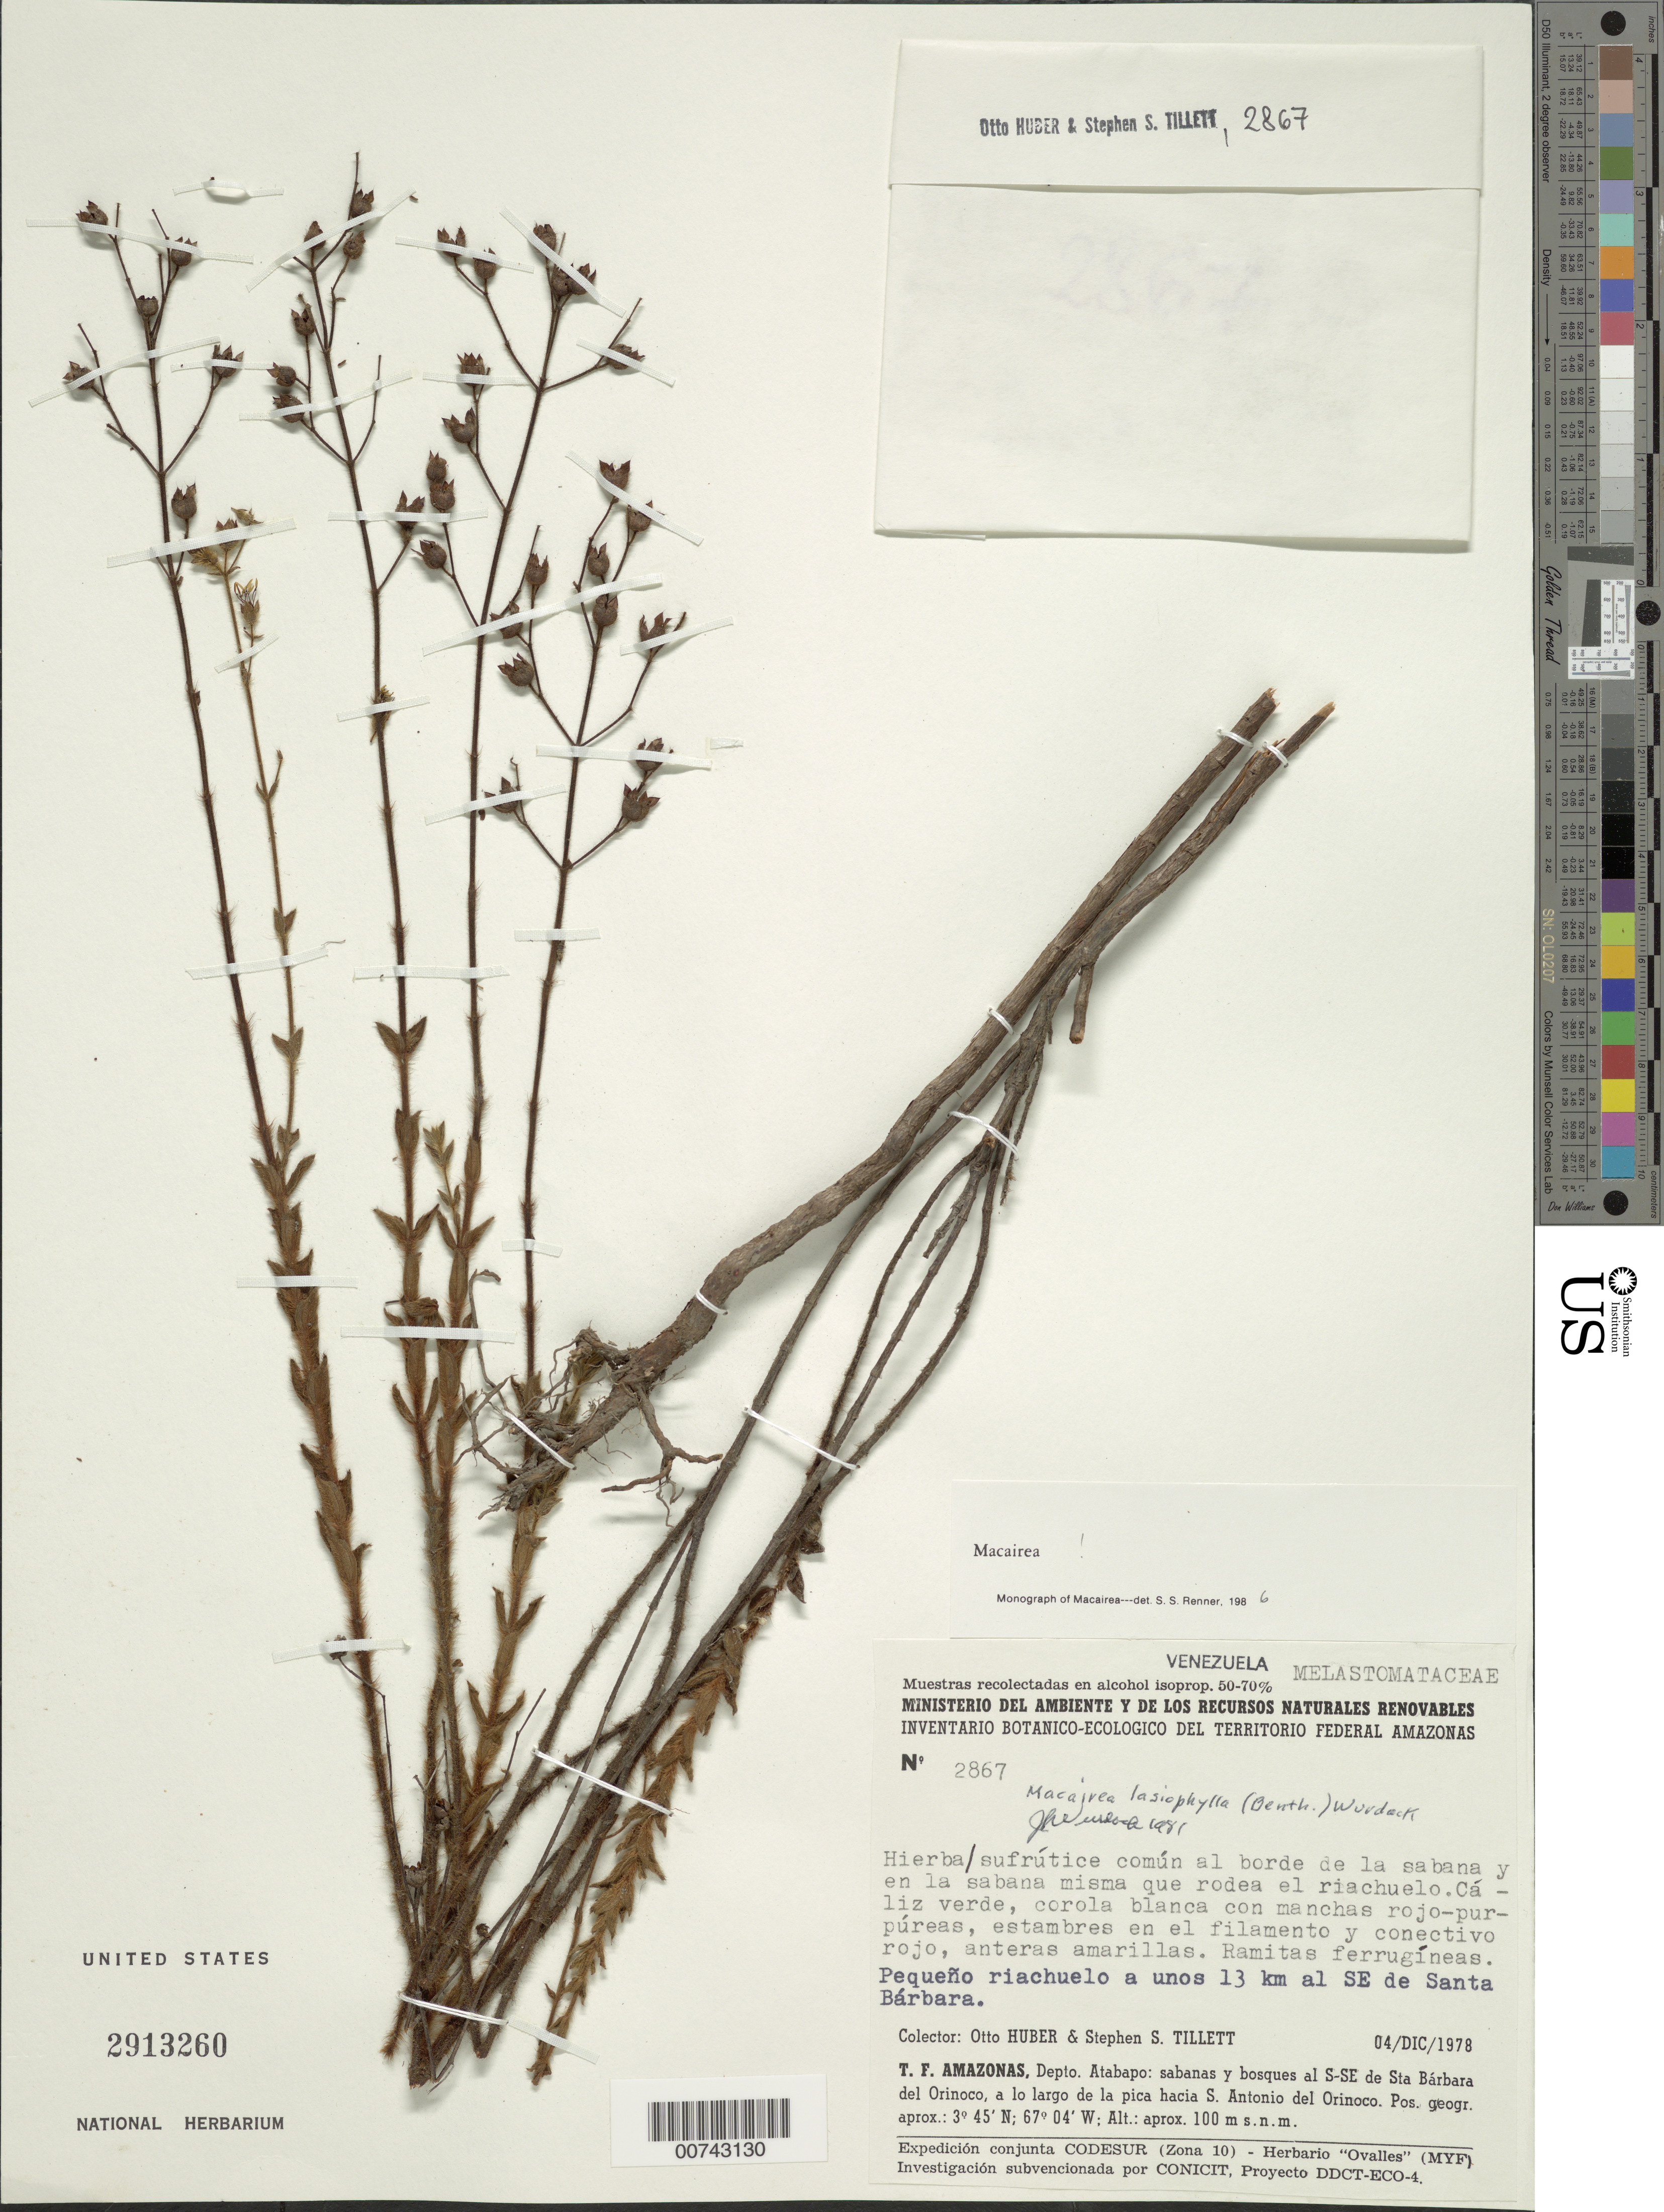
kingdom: Plantae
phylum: Tracheophyta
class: Magnoliopsida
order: Myrtales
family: Melastomataceae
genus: Macairea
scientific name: Macairea lasiophylla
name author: (Benth.) Wurdack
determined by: Wurdack, John J., (US), US (UNITED STATES)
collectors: O. Huber & S. S. Tillett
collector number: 2867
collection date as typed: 4-Dec-78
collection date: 1978-12-04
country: Venezuela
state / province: Amazonas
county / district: Atabapo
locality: Sta. Barbara del Orinoco, al SE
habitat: Sabana y bosque; al borde de la sabana y en la sabana misma que rodea el riachuelo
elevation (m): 100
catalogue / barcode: US 2913260